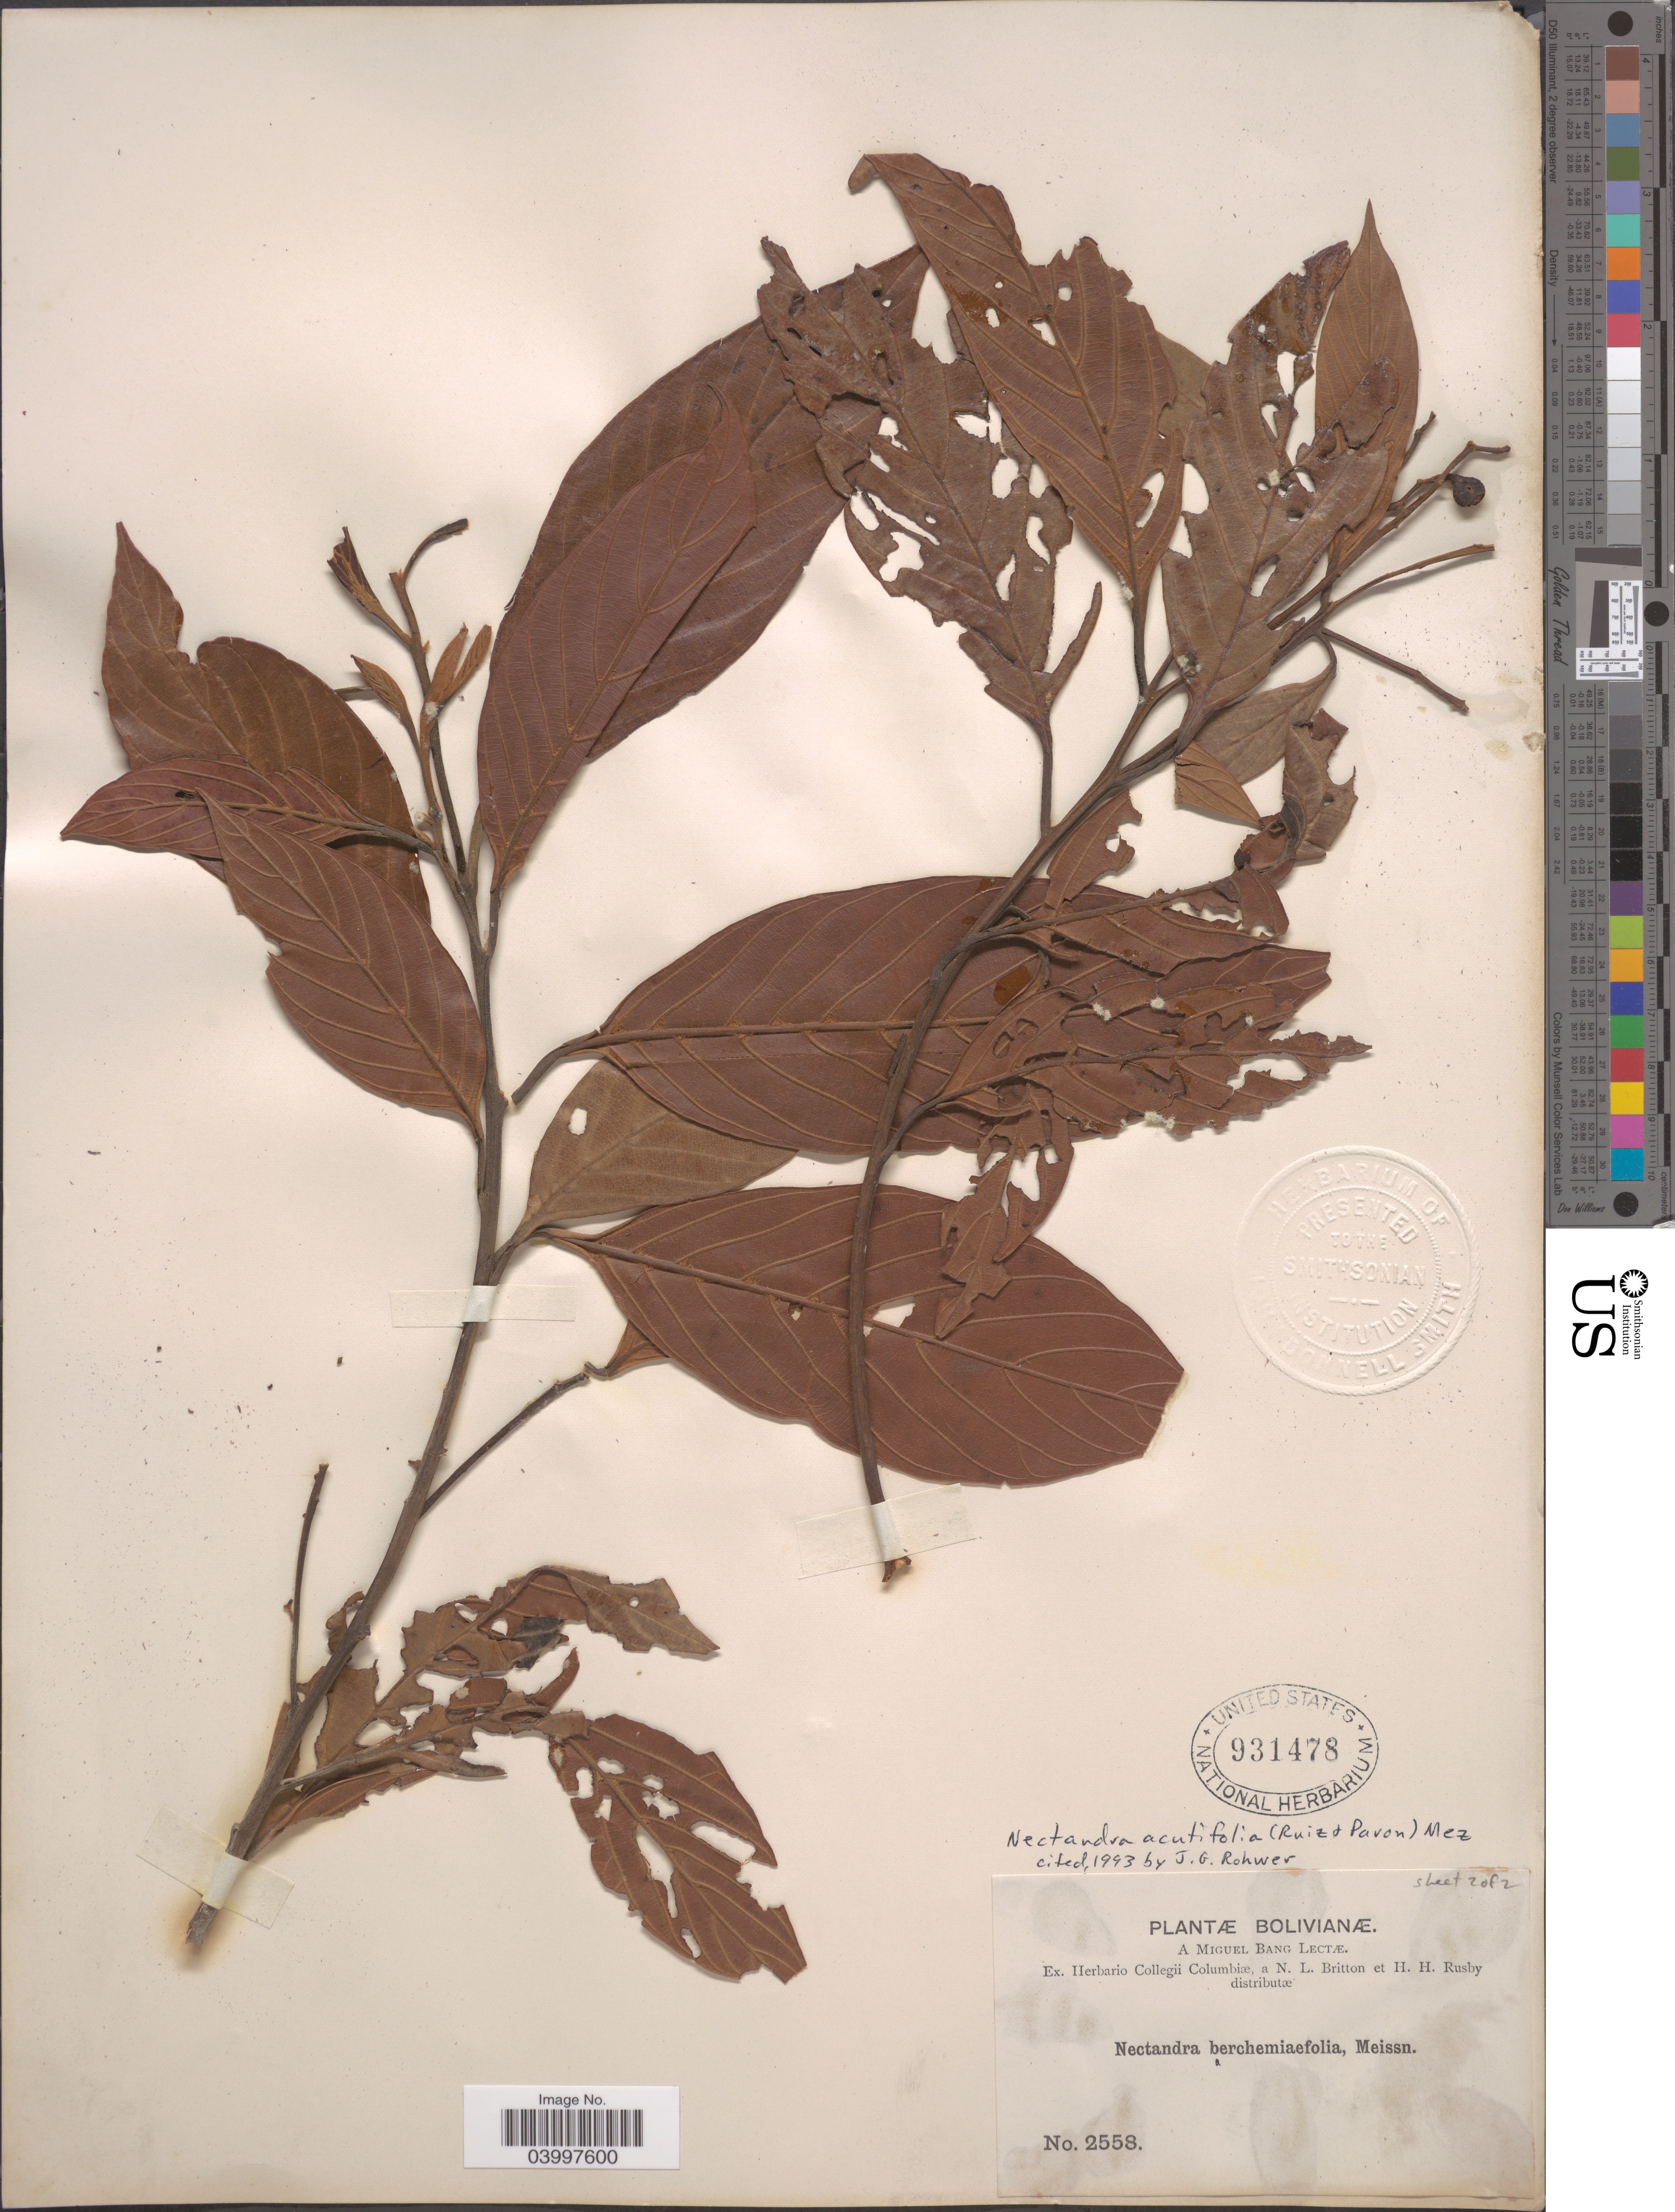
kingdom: Plantae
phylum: Tracheophyta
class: Magnoliopsida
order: Laurales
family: Lauraceae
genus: Nectandra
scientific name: Nectandra acutifolia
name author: (Ruiz & Pav.) Mez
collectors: M. Bang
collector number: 2558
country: Bolivia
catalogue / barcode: US 931478